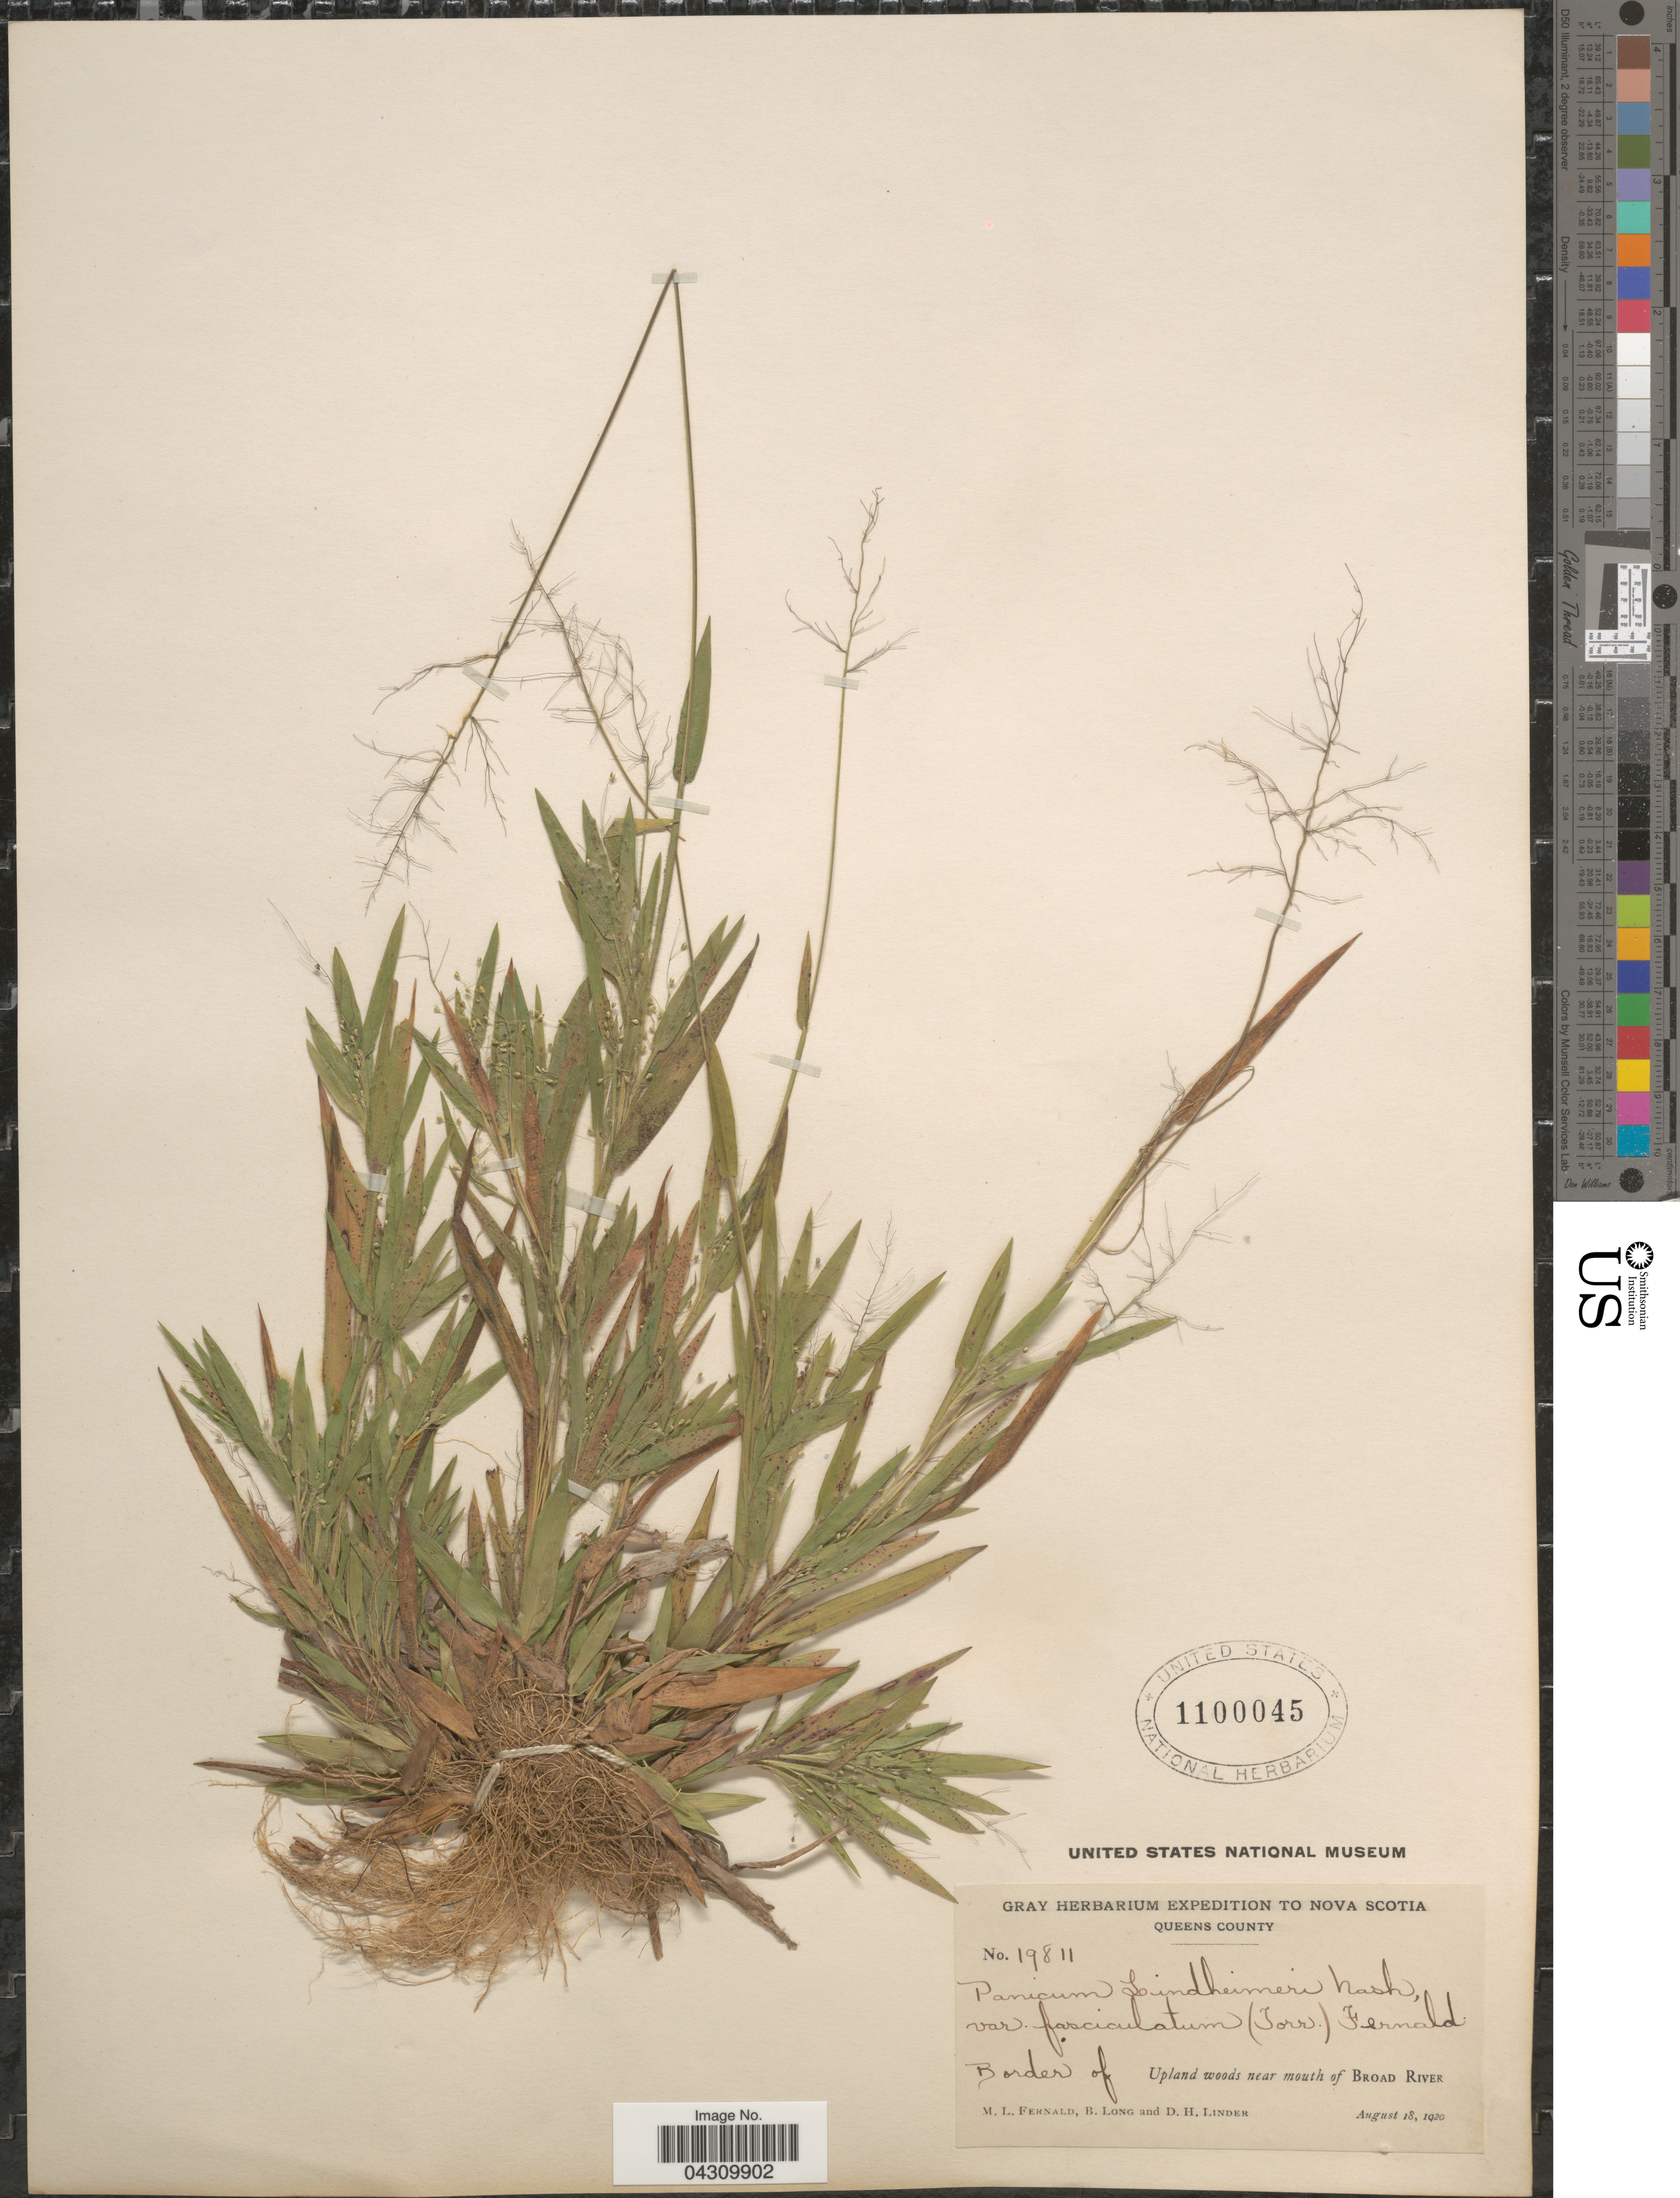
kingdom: Plantae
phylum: Tracheophyta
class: Liliopsida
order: Poales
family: Poaceae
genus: Dichanthelium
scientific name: Dichanthelium acuminatum var. acuminatum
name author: (Sw.) Gould & C.A. Clark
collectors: M. L. Fernald, B. Long & D. Linder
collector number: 19811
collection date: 1920-08-18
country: Canada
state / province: Nova Scotia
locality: Gray Herbarium Expedition to Nova Scotia. Queens County. Border of Upland woods near mouth of Broad River.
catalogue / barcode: US 1100045